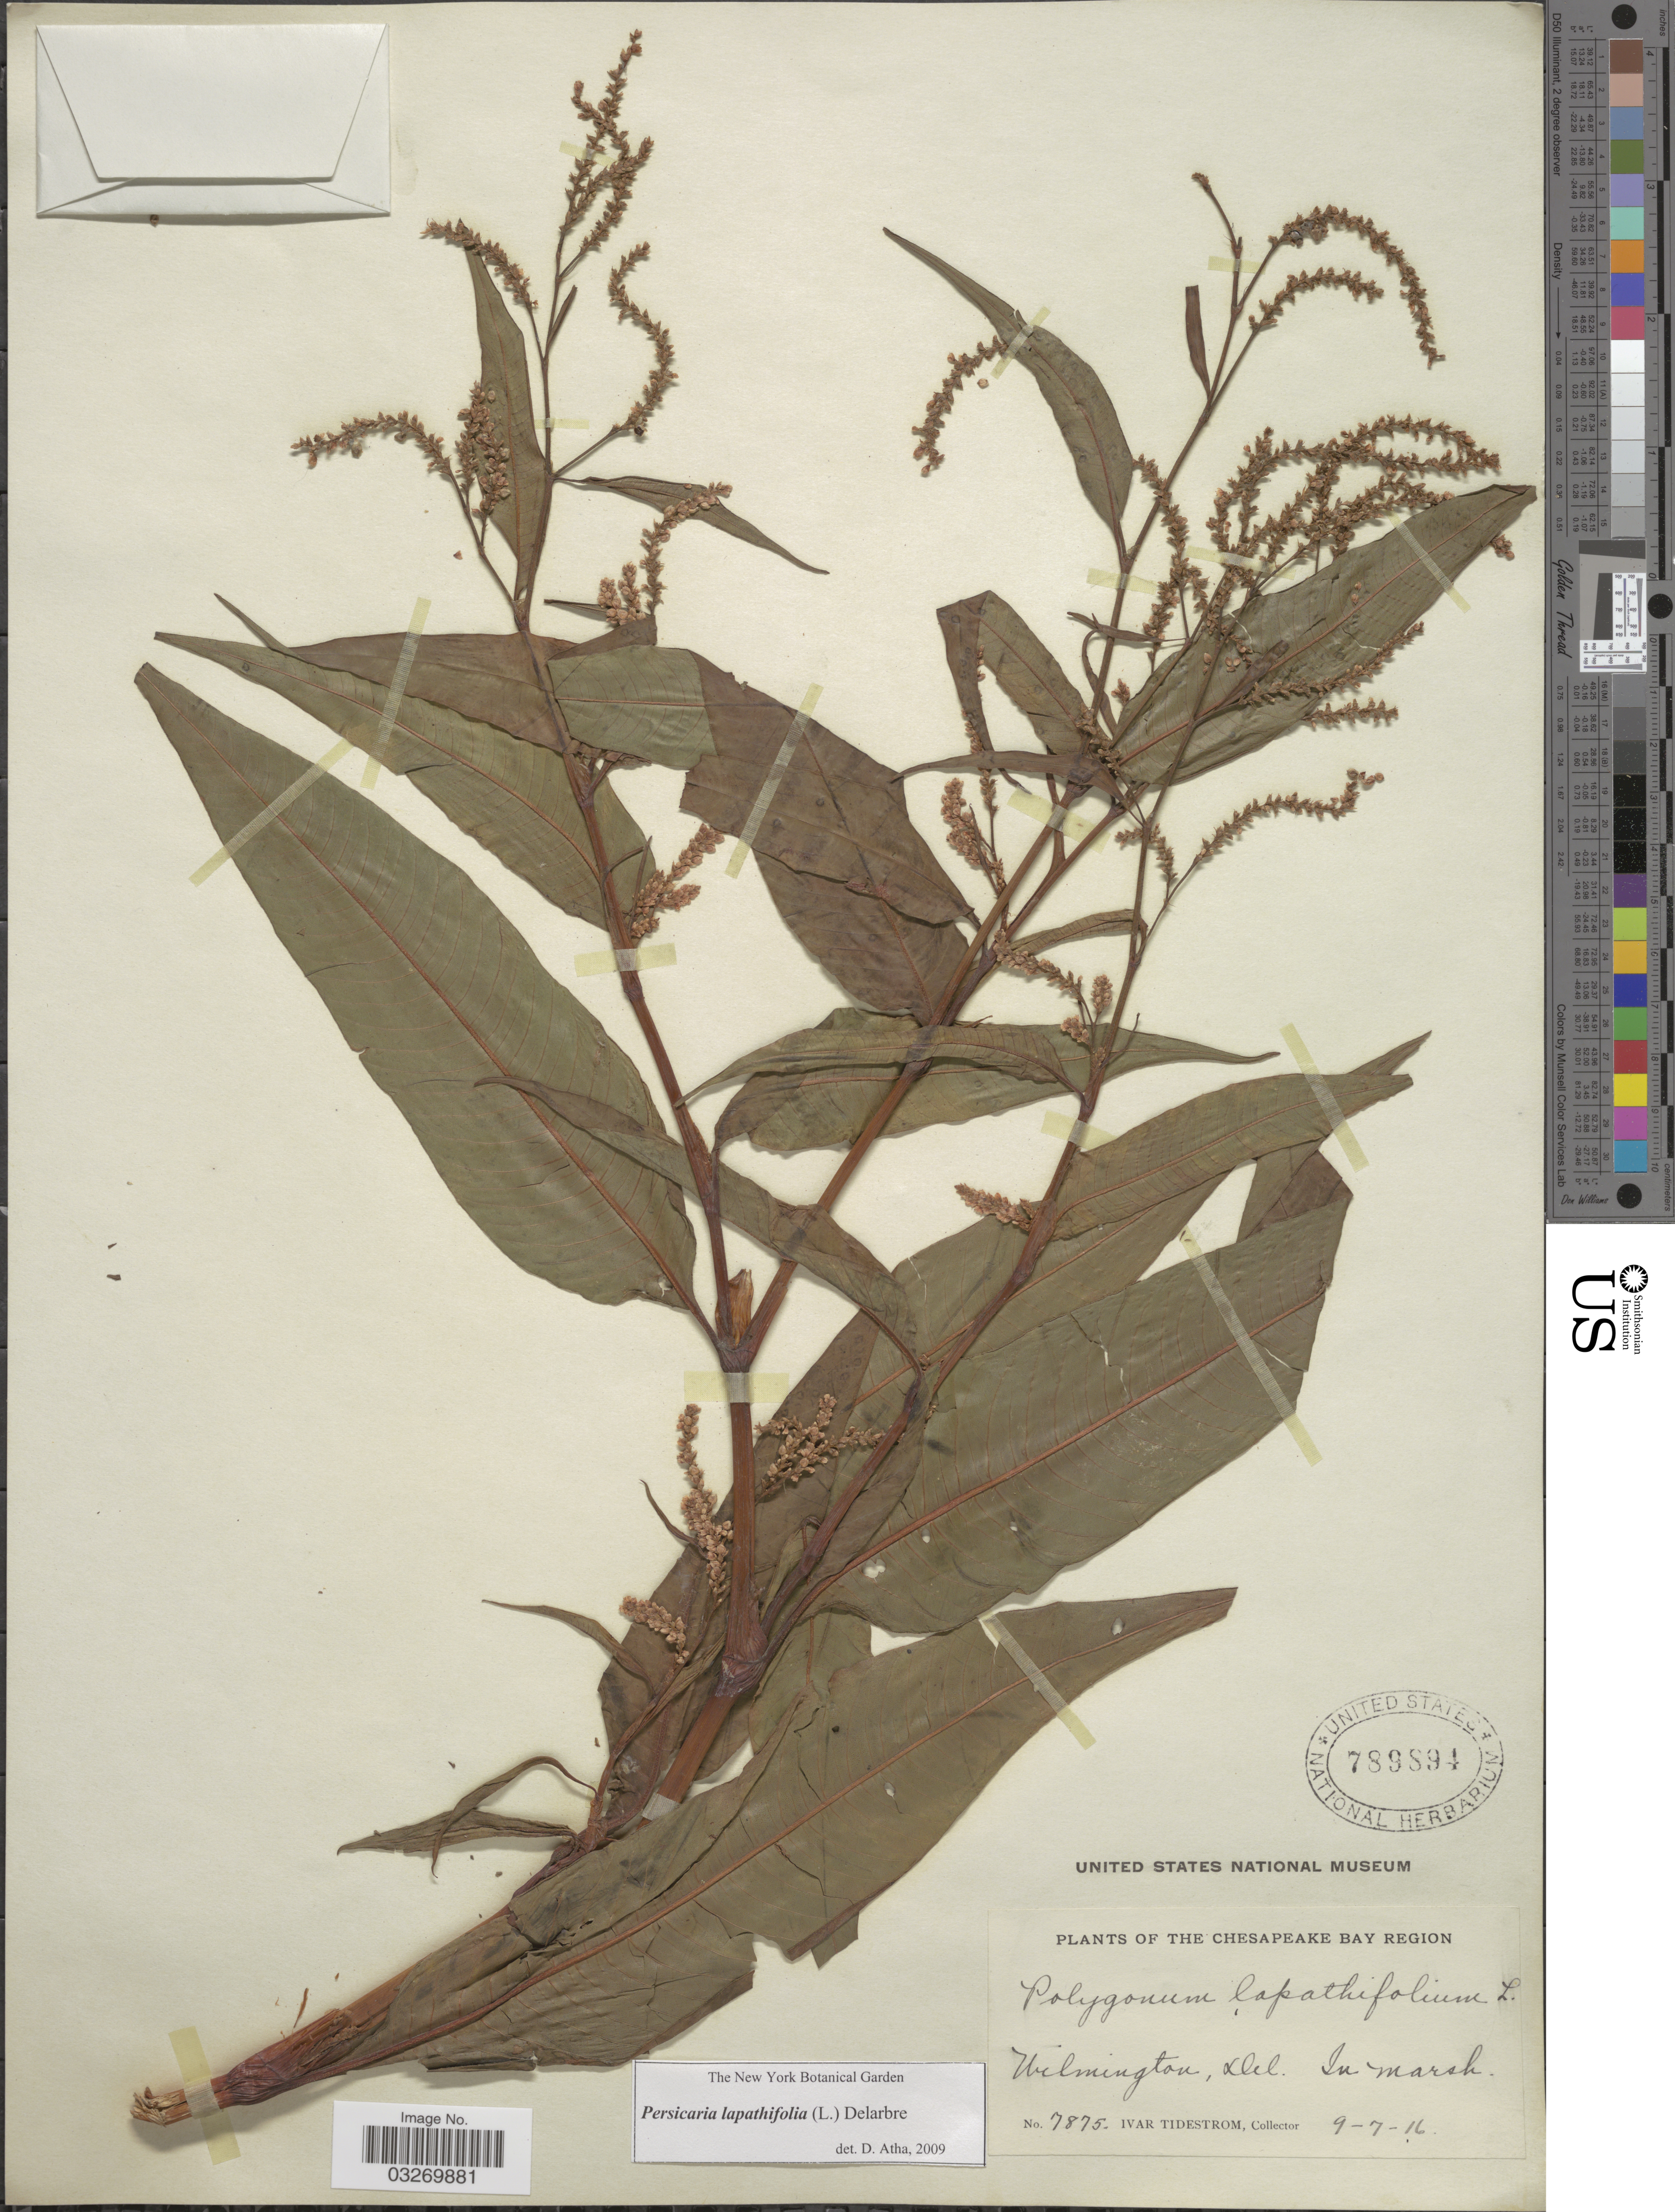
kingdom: Plantae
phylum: Tracheophyta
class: Magnoliopsida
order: Caryophyllales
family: Polygonaceae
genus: Persicaria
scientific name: Persicaria lapathifolia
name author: (L.) Delarbre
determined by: Atha, D. E.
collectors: I. F. Tidestrom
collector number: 7875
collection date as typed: Transcribed d/m/y: 7/9/16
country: United States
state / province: Delaware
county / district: New Castle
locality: The Chesapeake Bay Region. Wilmington.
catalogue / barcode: US 789894